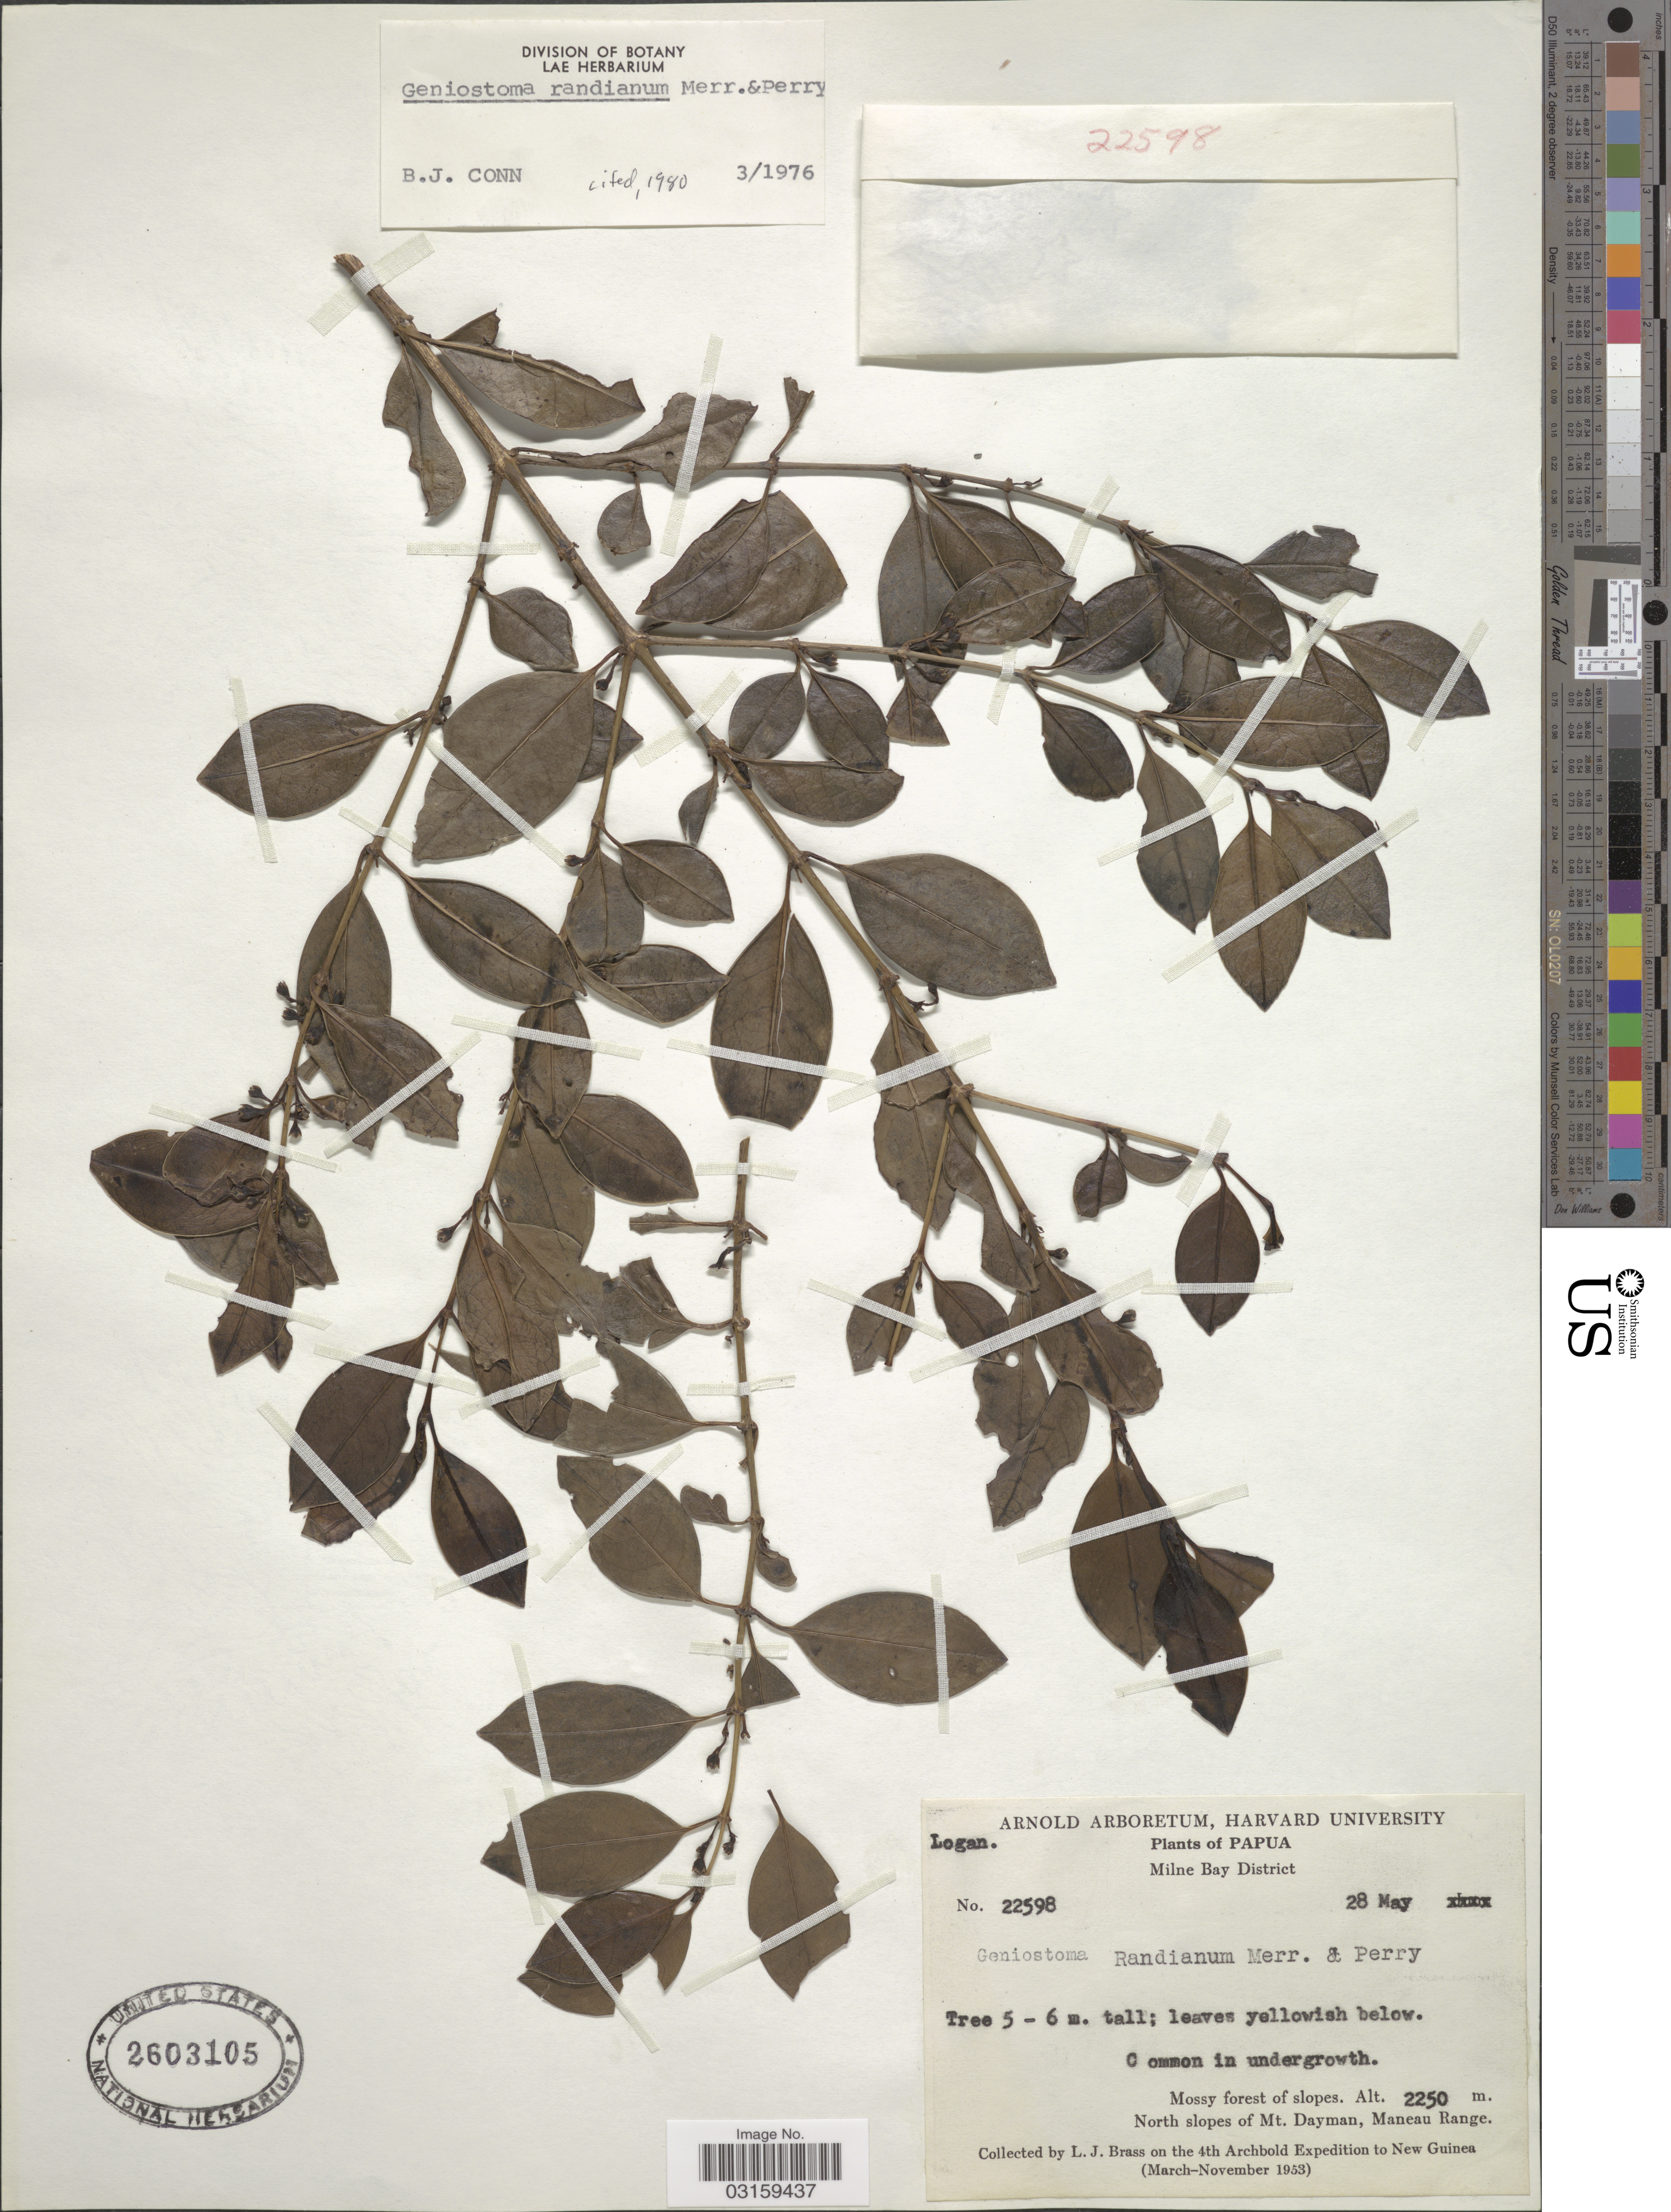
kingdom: Plantae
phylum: Tracheophyta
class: Magnoliopsida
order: Gentianales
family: Loganiaceae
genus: Geniostoma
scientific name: Geniostoma randianum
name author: Merr. & L.M. Perry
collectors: L. J. Brass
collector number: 22598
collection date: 1953-05-28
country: Papua New Guinea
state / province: Milne Bay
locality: Papua. Milne Bay District. North slopes of Mt. Dayman, Maneau Range. New Guinea.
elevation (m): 2250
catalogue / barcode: US 2603105